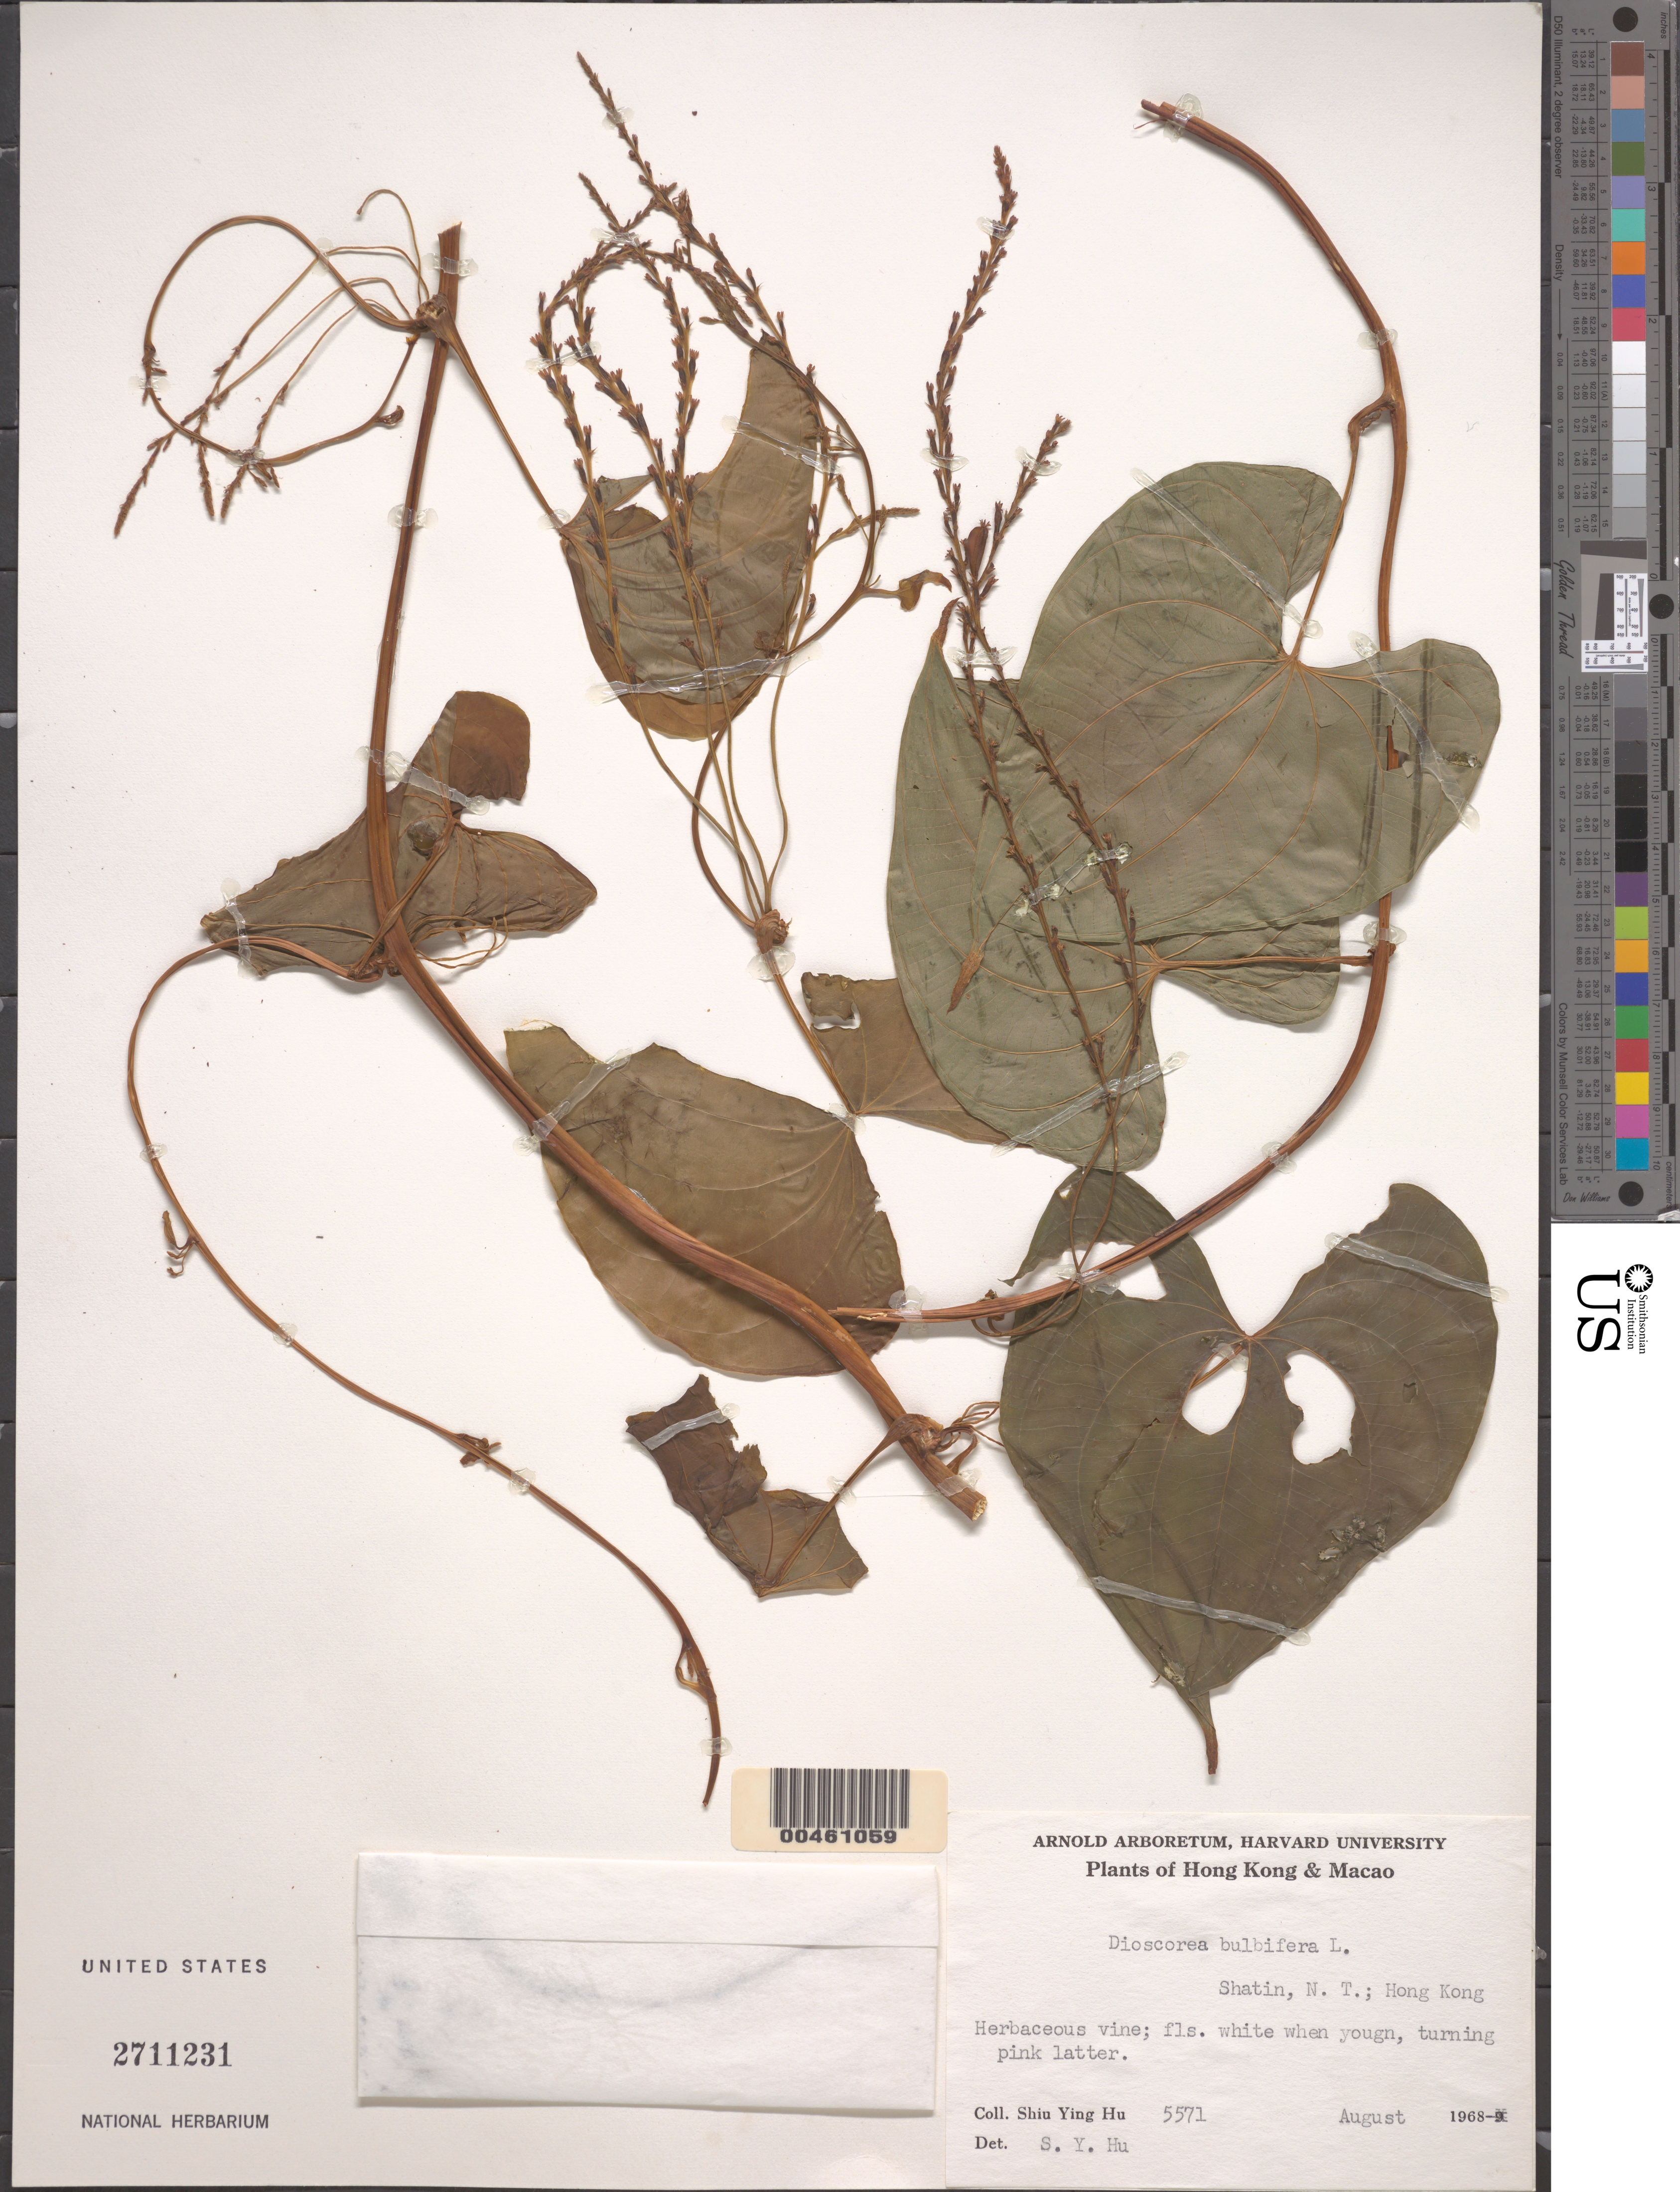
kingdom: Plantae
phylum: Tracheophyta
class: Liliopsida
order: Dioscoreales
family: Dioscoreaceae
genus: Dioscorea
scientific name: Dioscorea bulbifera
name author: L.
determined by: Hu, S. Y.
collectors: S. Y. Hu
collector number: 5571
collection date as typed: Aug 1968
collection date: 1968-08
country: China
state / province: Hong Kong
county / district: New Territories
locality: Shatin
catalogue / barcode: US 2711231